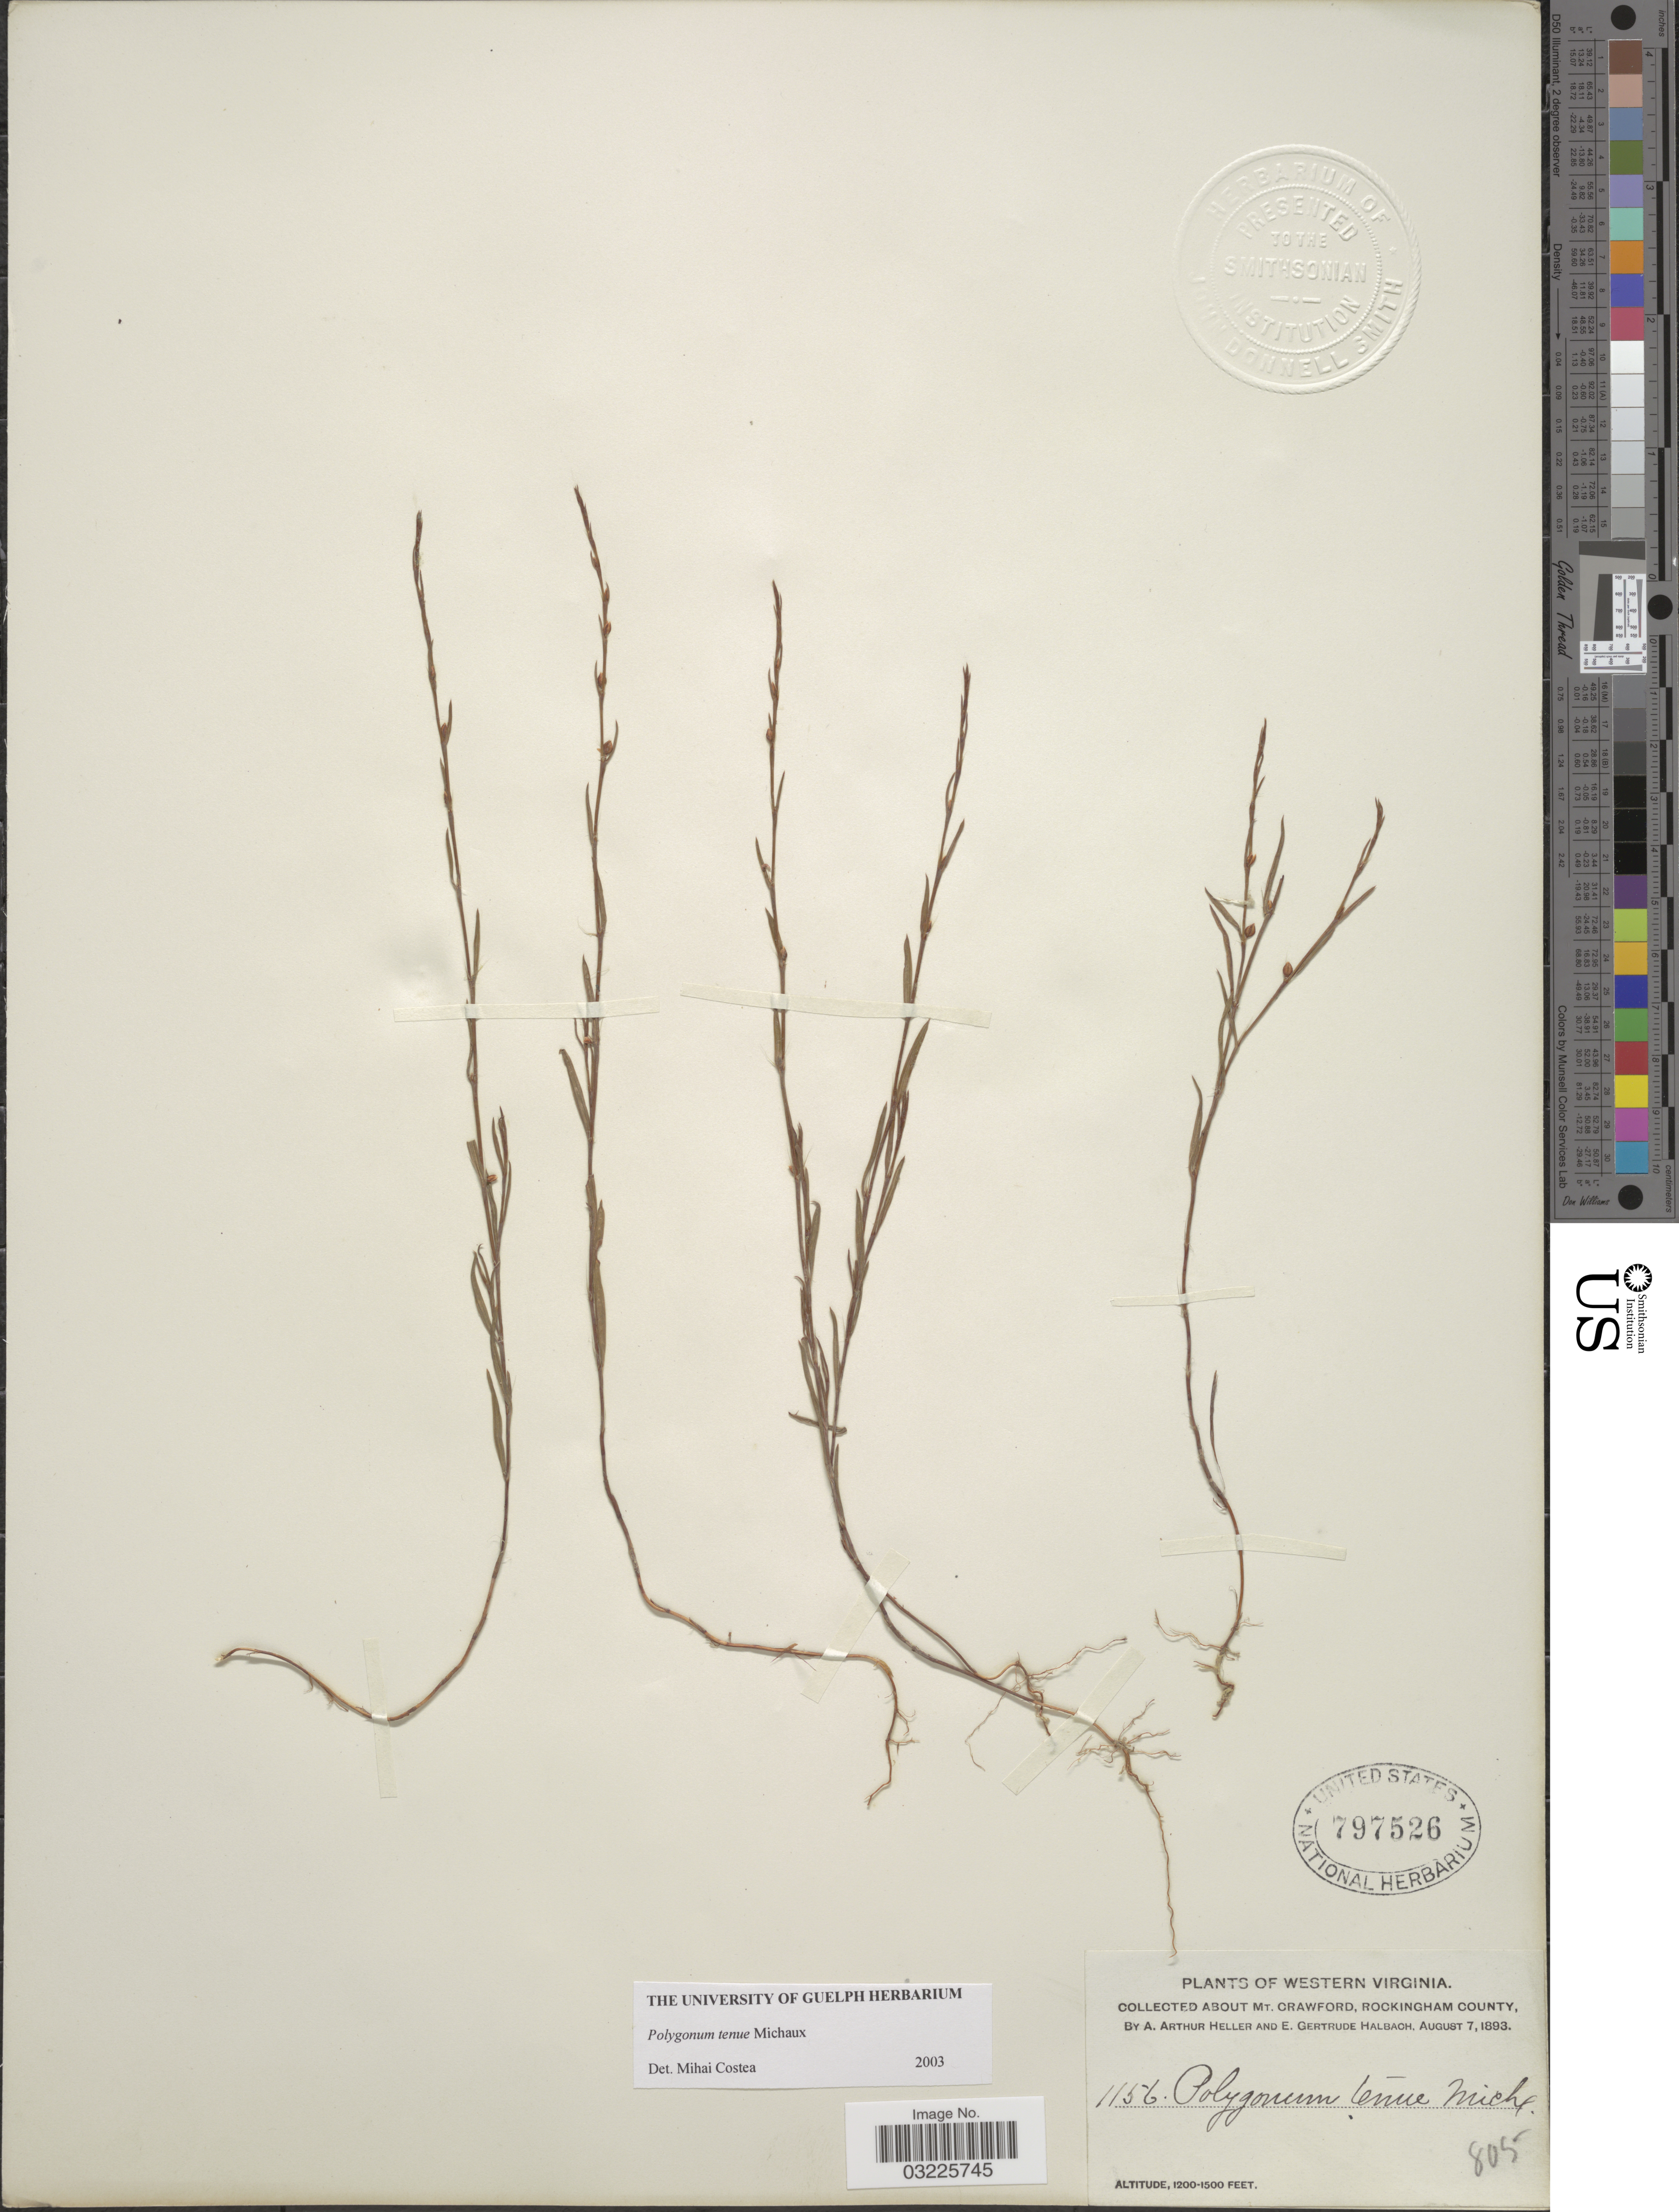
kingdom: Plantae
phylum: Tracheophyta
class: Magnoliopsida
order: Caryophyllales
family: Polygonaceae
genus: Polygonum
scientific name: Polygonum tenue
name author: F. Michx.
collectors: A. A. Heller & E. G. Halbach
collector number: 1156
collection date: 1893-08-07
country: United States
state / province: Virginia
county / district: Rockingham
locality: Western Virginia. About Mt. Crawford, Rockingham County.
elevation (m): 366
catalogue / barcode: US 797526